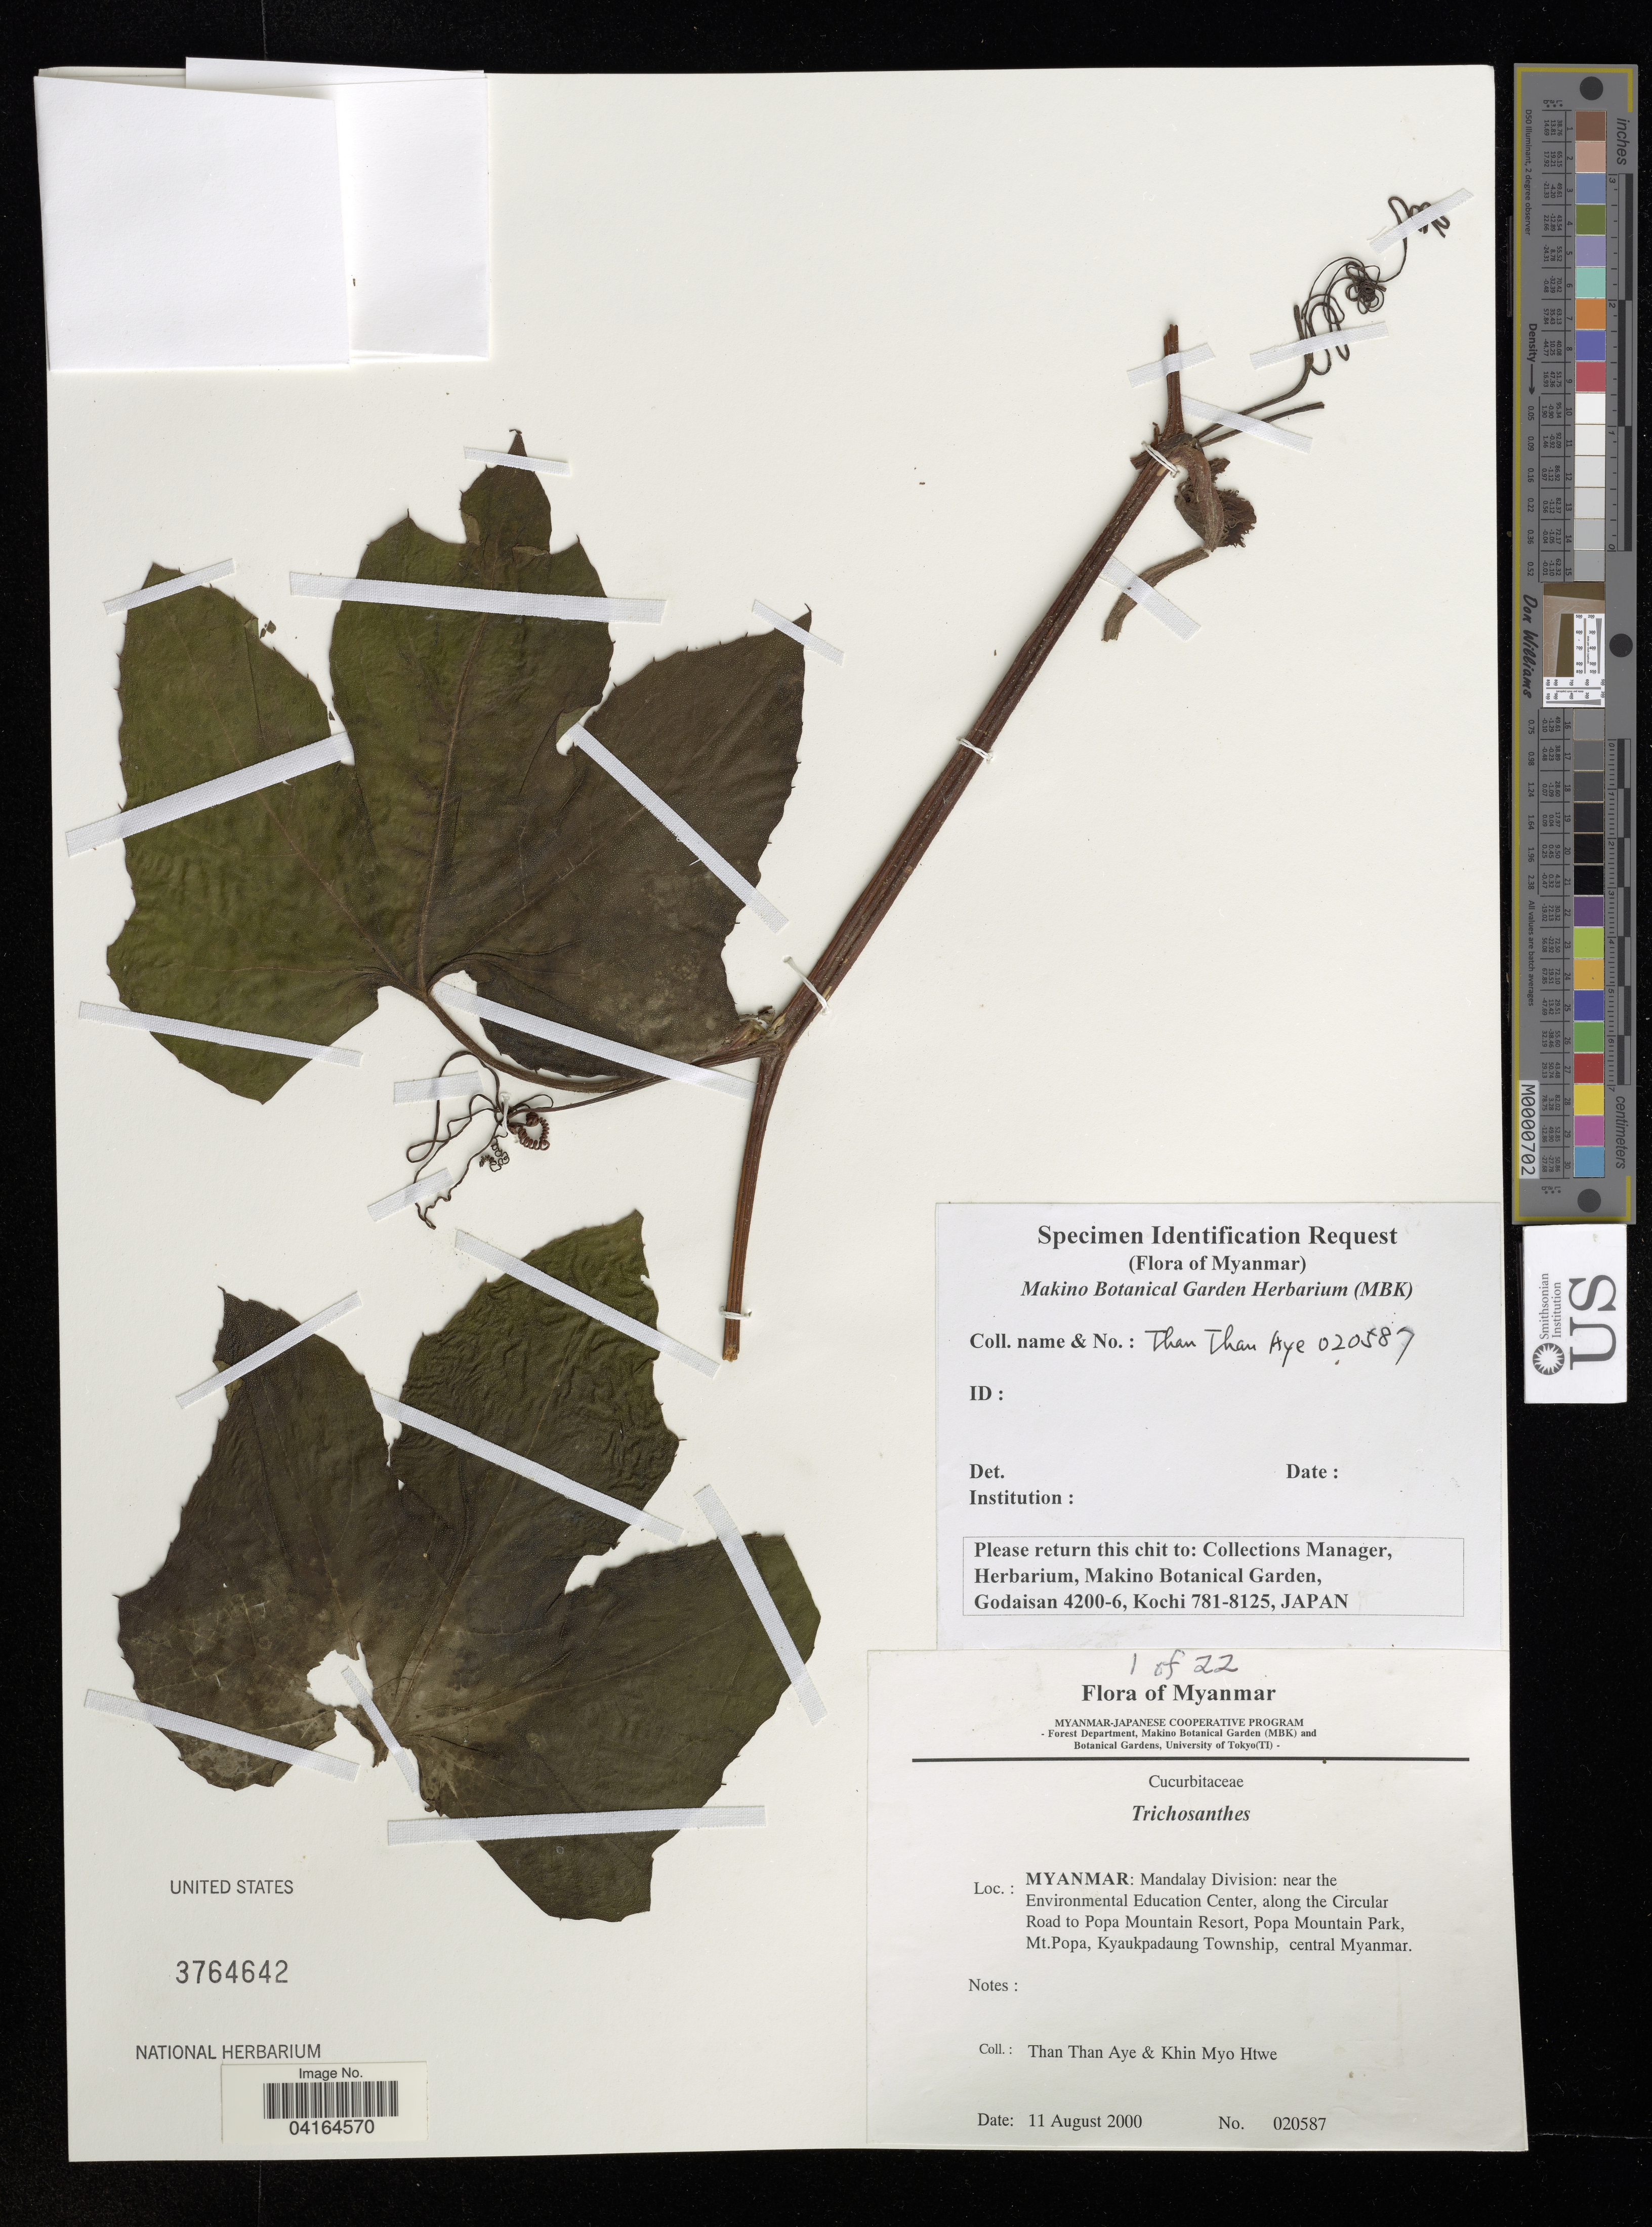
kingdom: Plantae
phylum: Tracheophyta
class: Magnoliopsida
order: Cucurbitales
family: Cucurbitaceae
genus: Trichosanthes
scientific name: Trichosanthes sp.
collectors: T. Aye & K. Htwe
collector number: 3764642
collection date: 2000-08-11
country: Myanmar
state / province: Mandalay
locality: Mandalay Division: near the Environmental Education Center, along the Circular Road to Popa Mountain Resort, Popa Mountain Park, Mt. Popa, Kyaukpadaung Township, central Myanmar.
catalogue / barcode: US 3764642